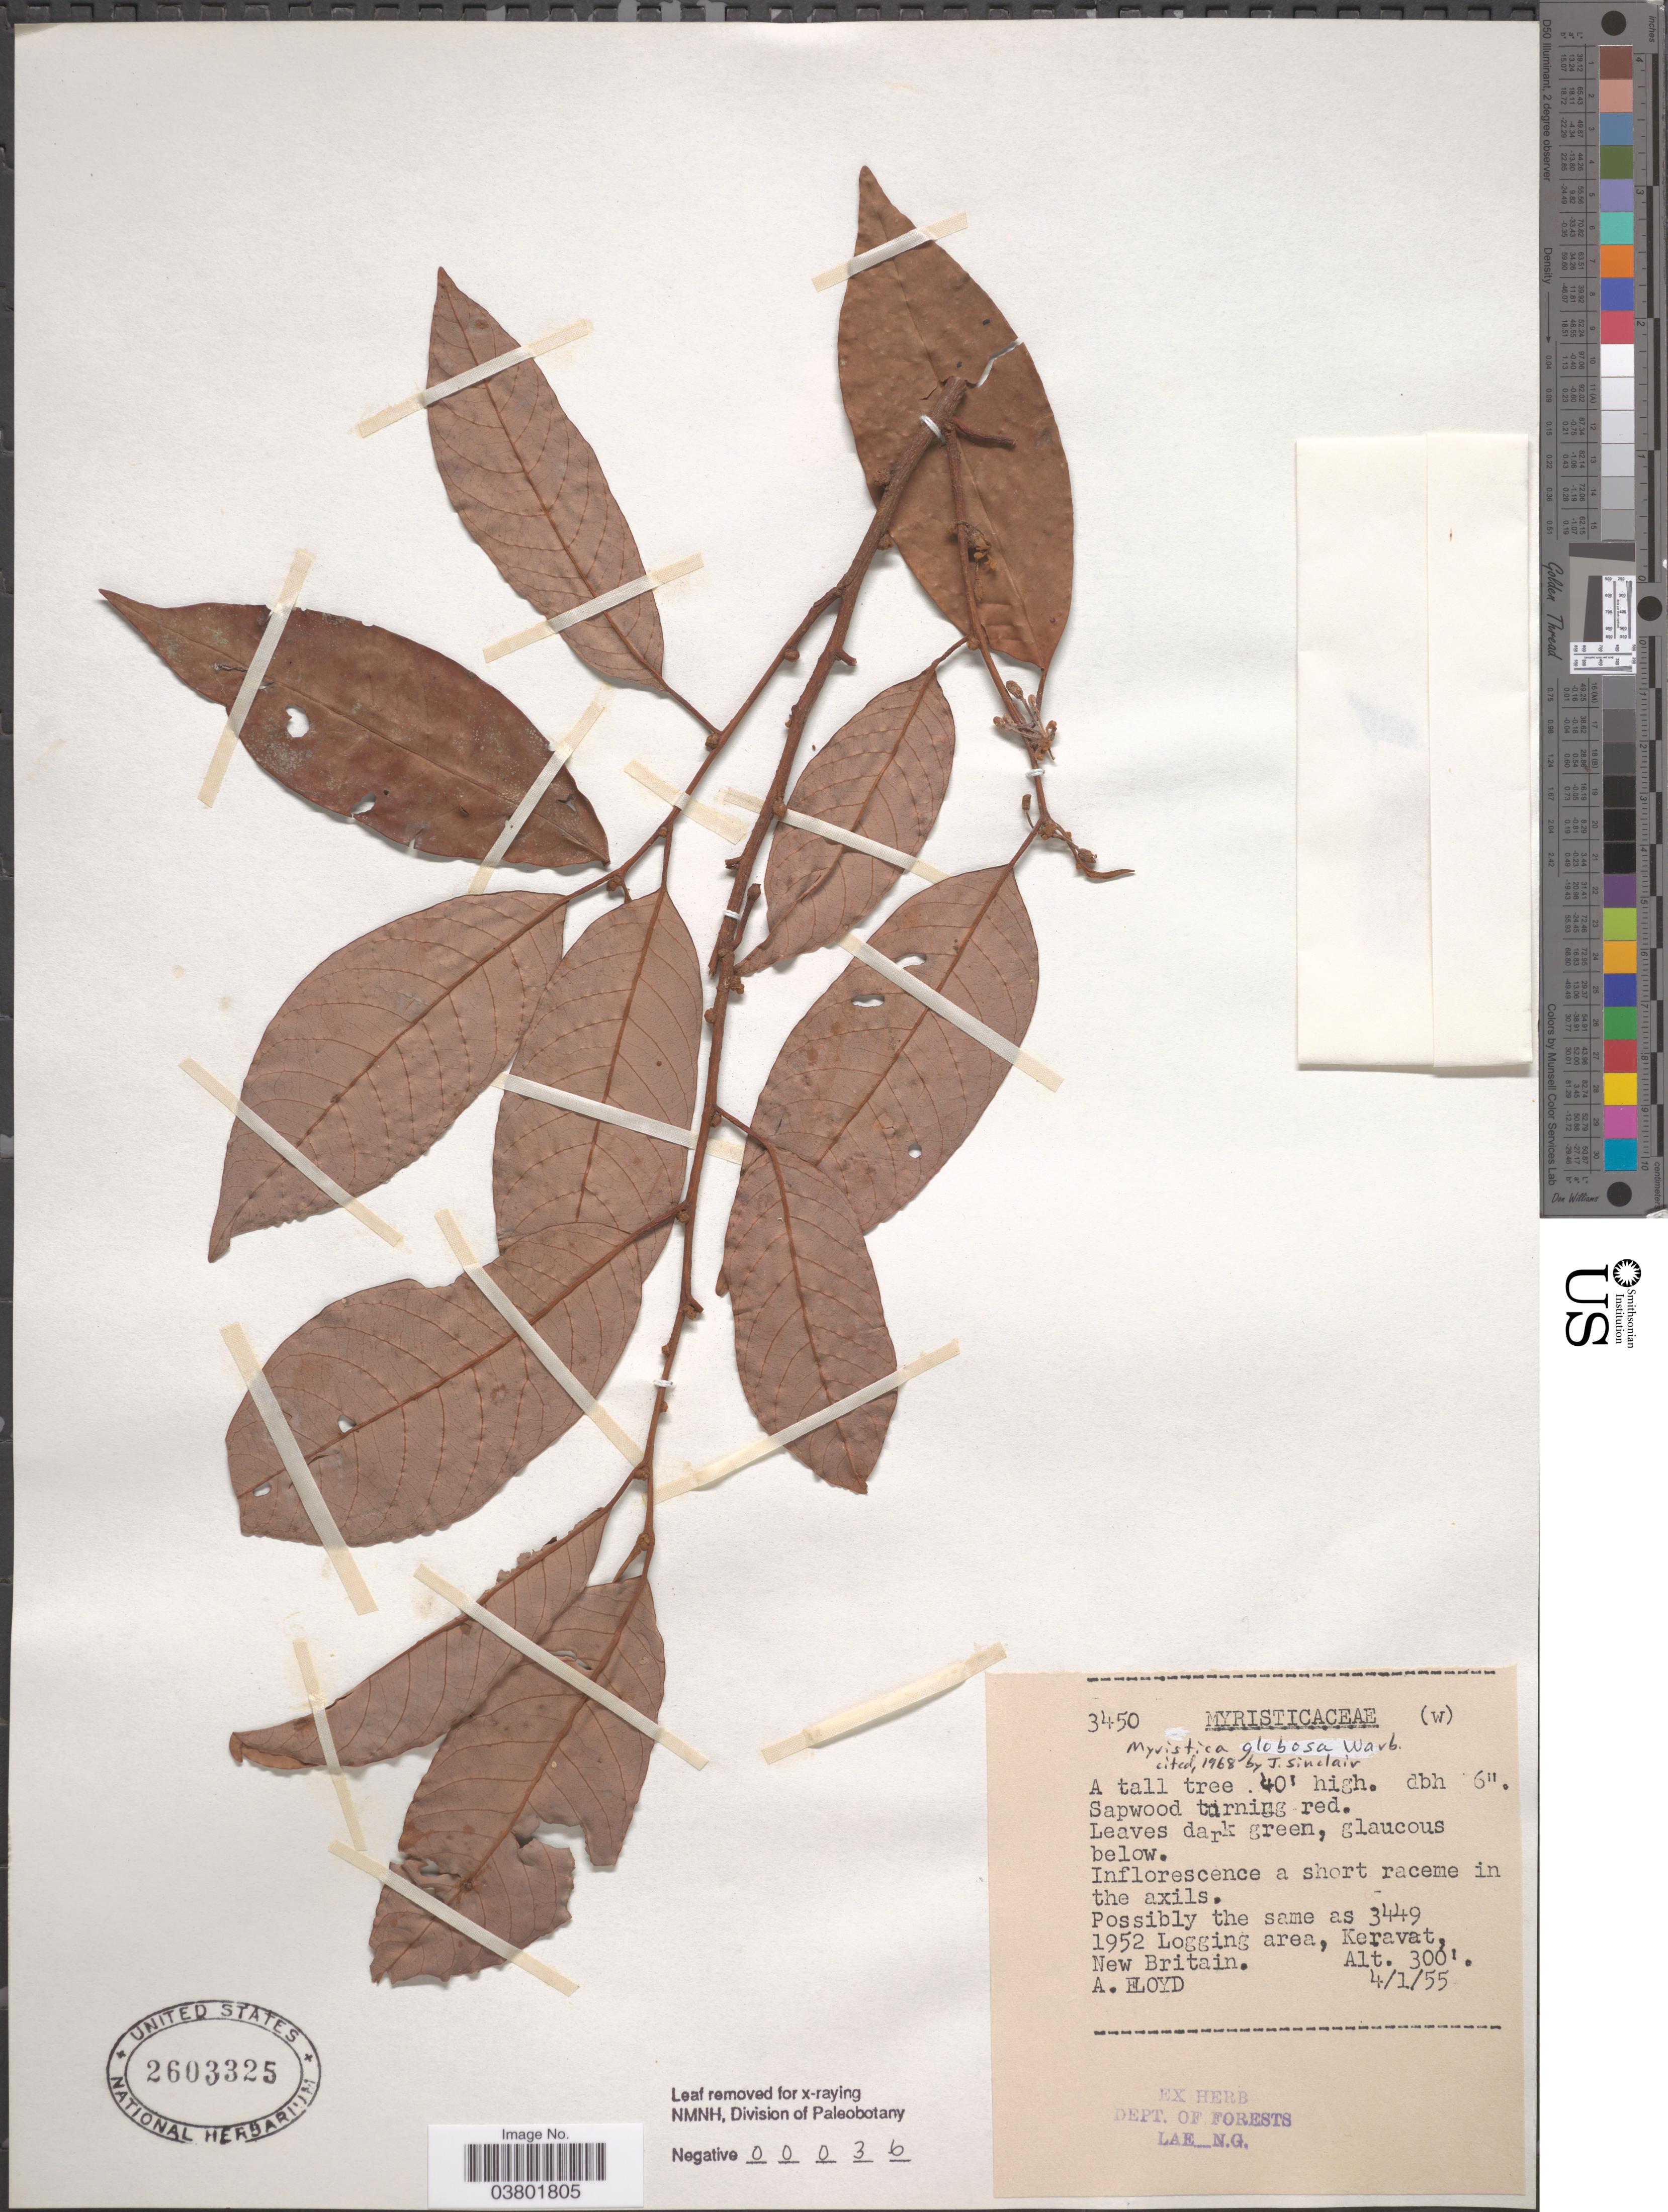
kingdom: Plantae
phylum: Tracheophyta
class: Magnoliopsida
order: Magnoliales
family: Myristicaceae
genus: Myristica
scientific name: Myristica globosa subsp. globosa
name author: Warb.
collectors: A. Floyd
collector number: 3450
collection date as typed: Transcribed d/m/y: 4/1/55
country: Papua New Guinea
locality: Logging area, Keravat, New Britain.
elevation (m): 91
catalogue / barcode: US 2603325